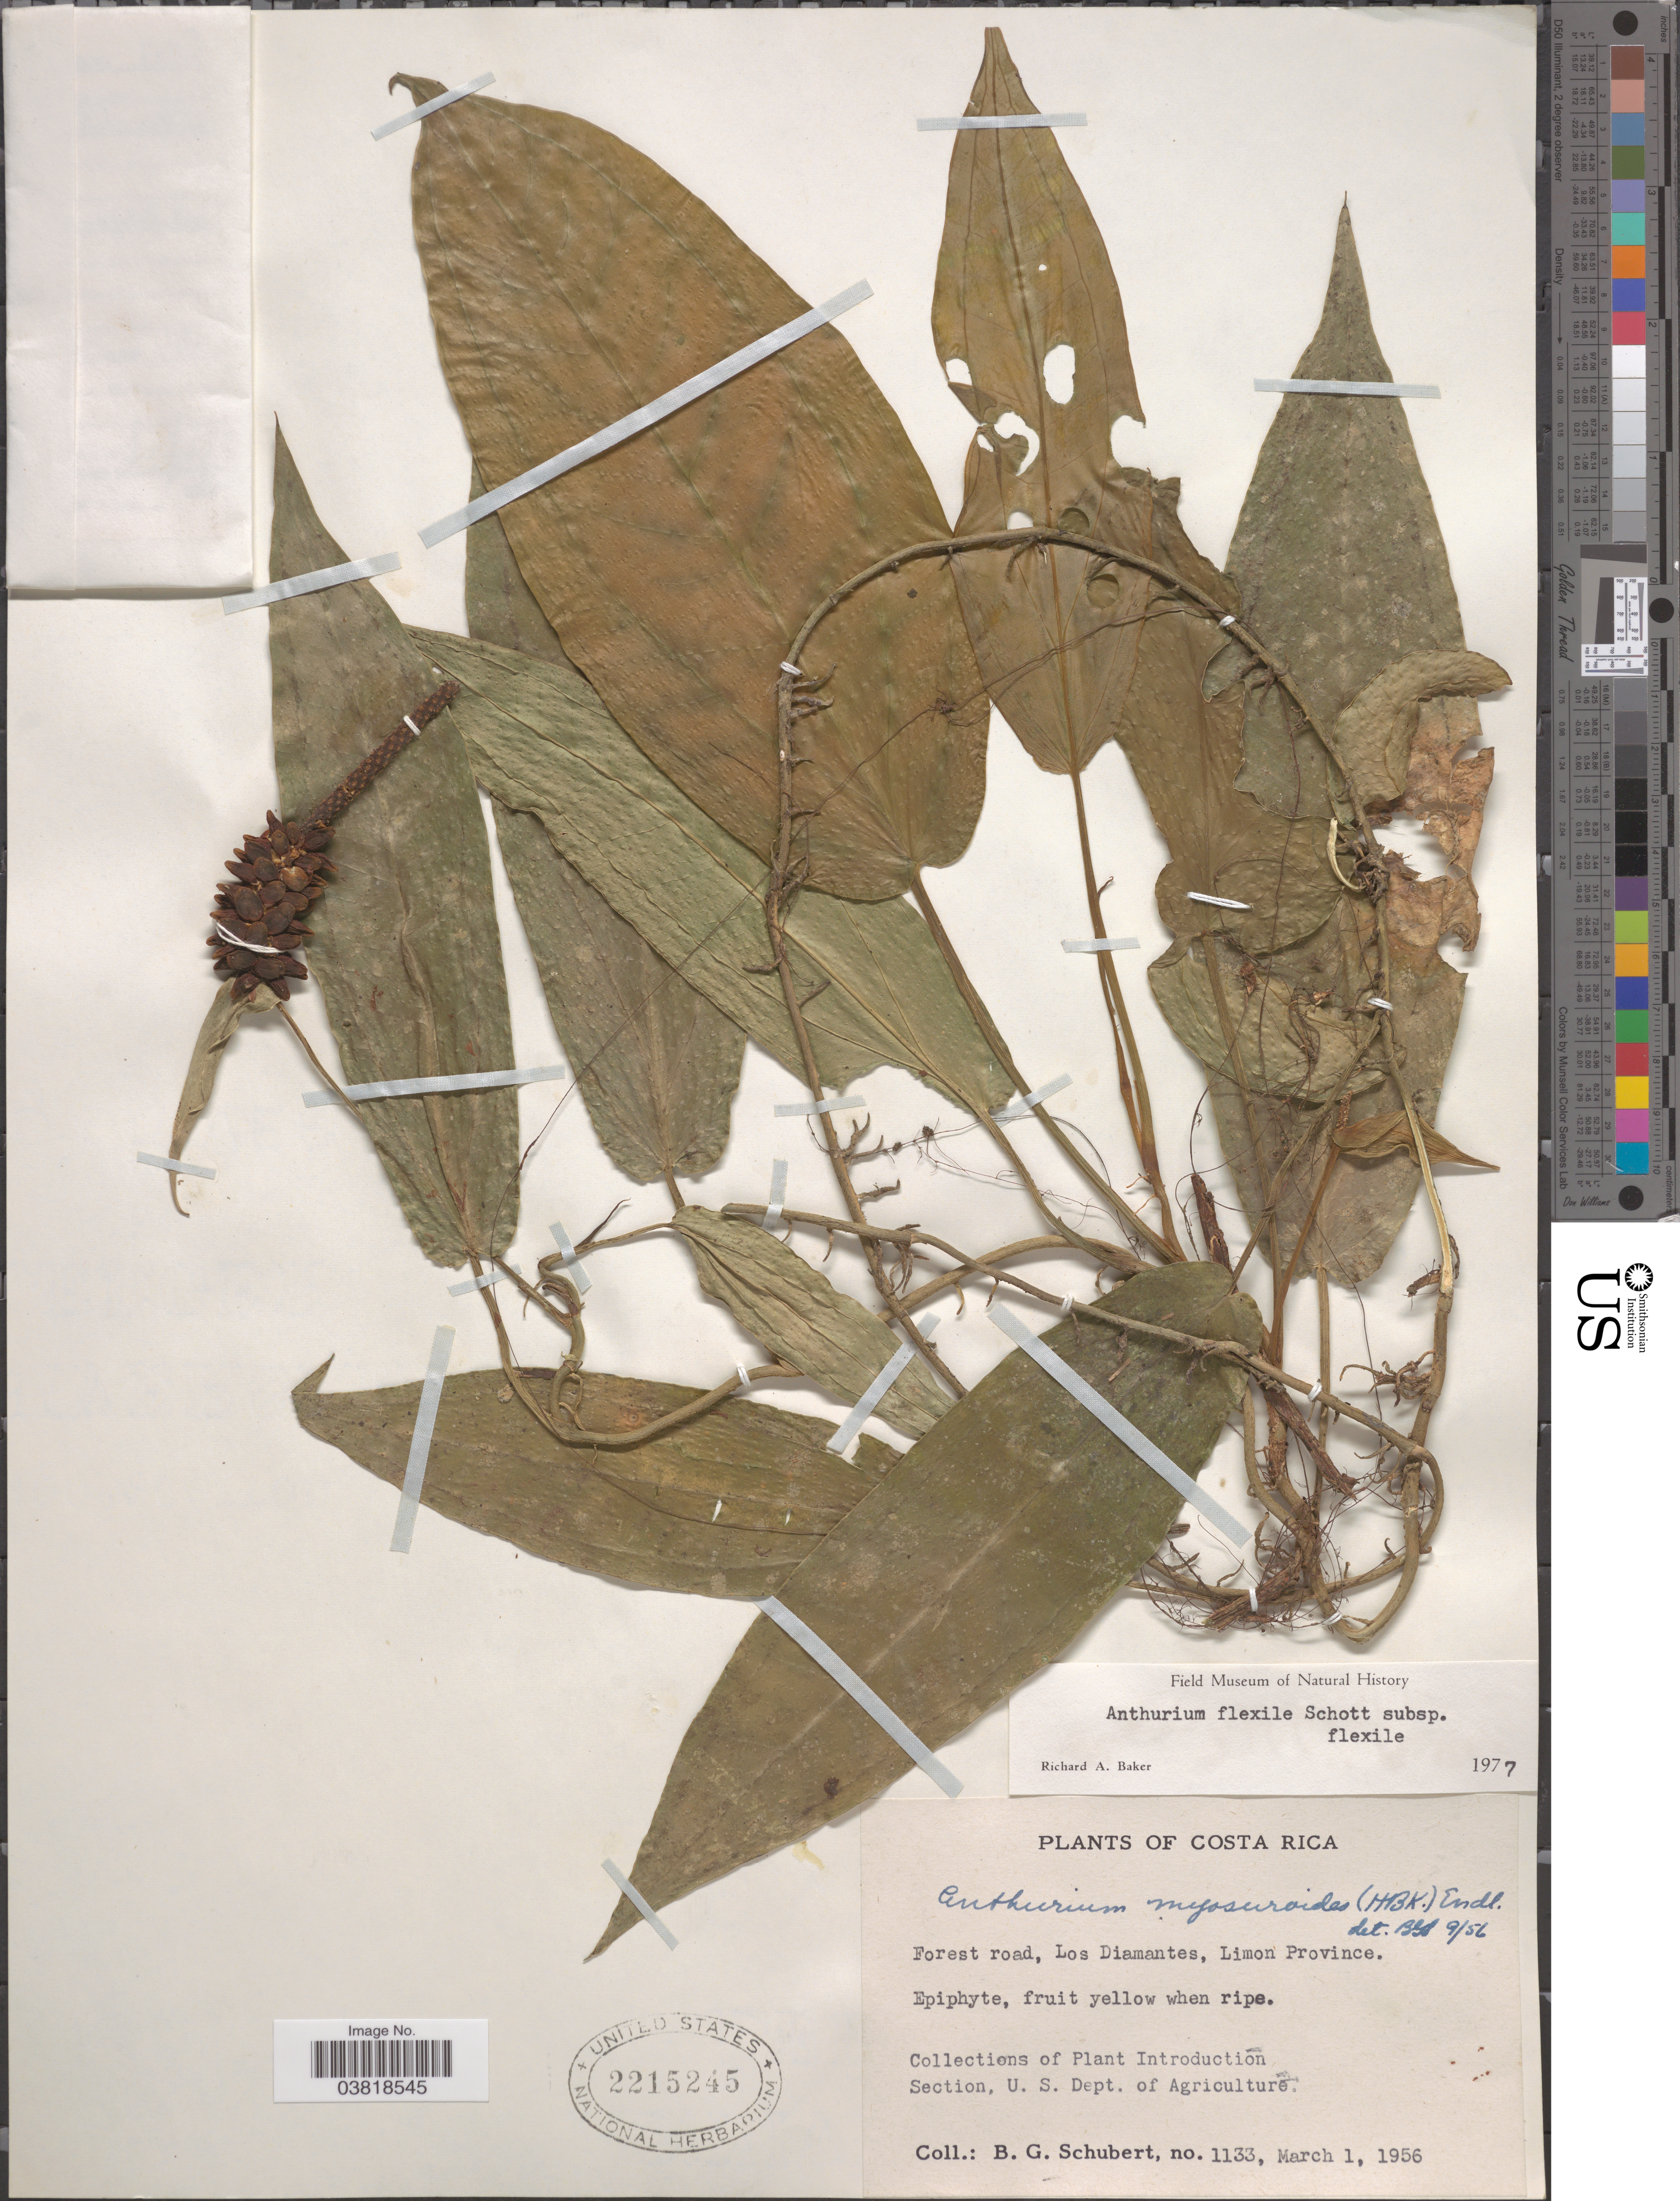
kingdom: Plantae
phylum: Tracheophyta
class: Liliopsida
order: Alismatales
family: Araceae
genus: Anthurium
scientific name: Anthurium flexile subsp. flexile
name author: Schott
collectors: B. Schubert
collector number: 1133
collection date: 1956-03-01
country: Costa Rica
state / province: Limón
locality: Forest road, Los Diamantes.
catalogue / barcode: US 2215245